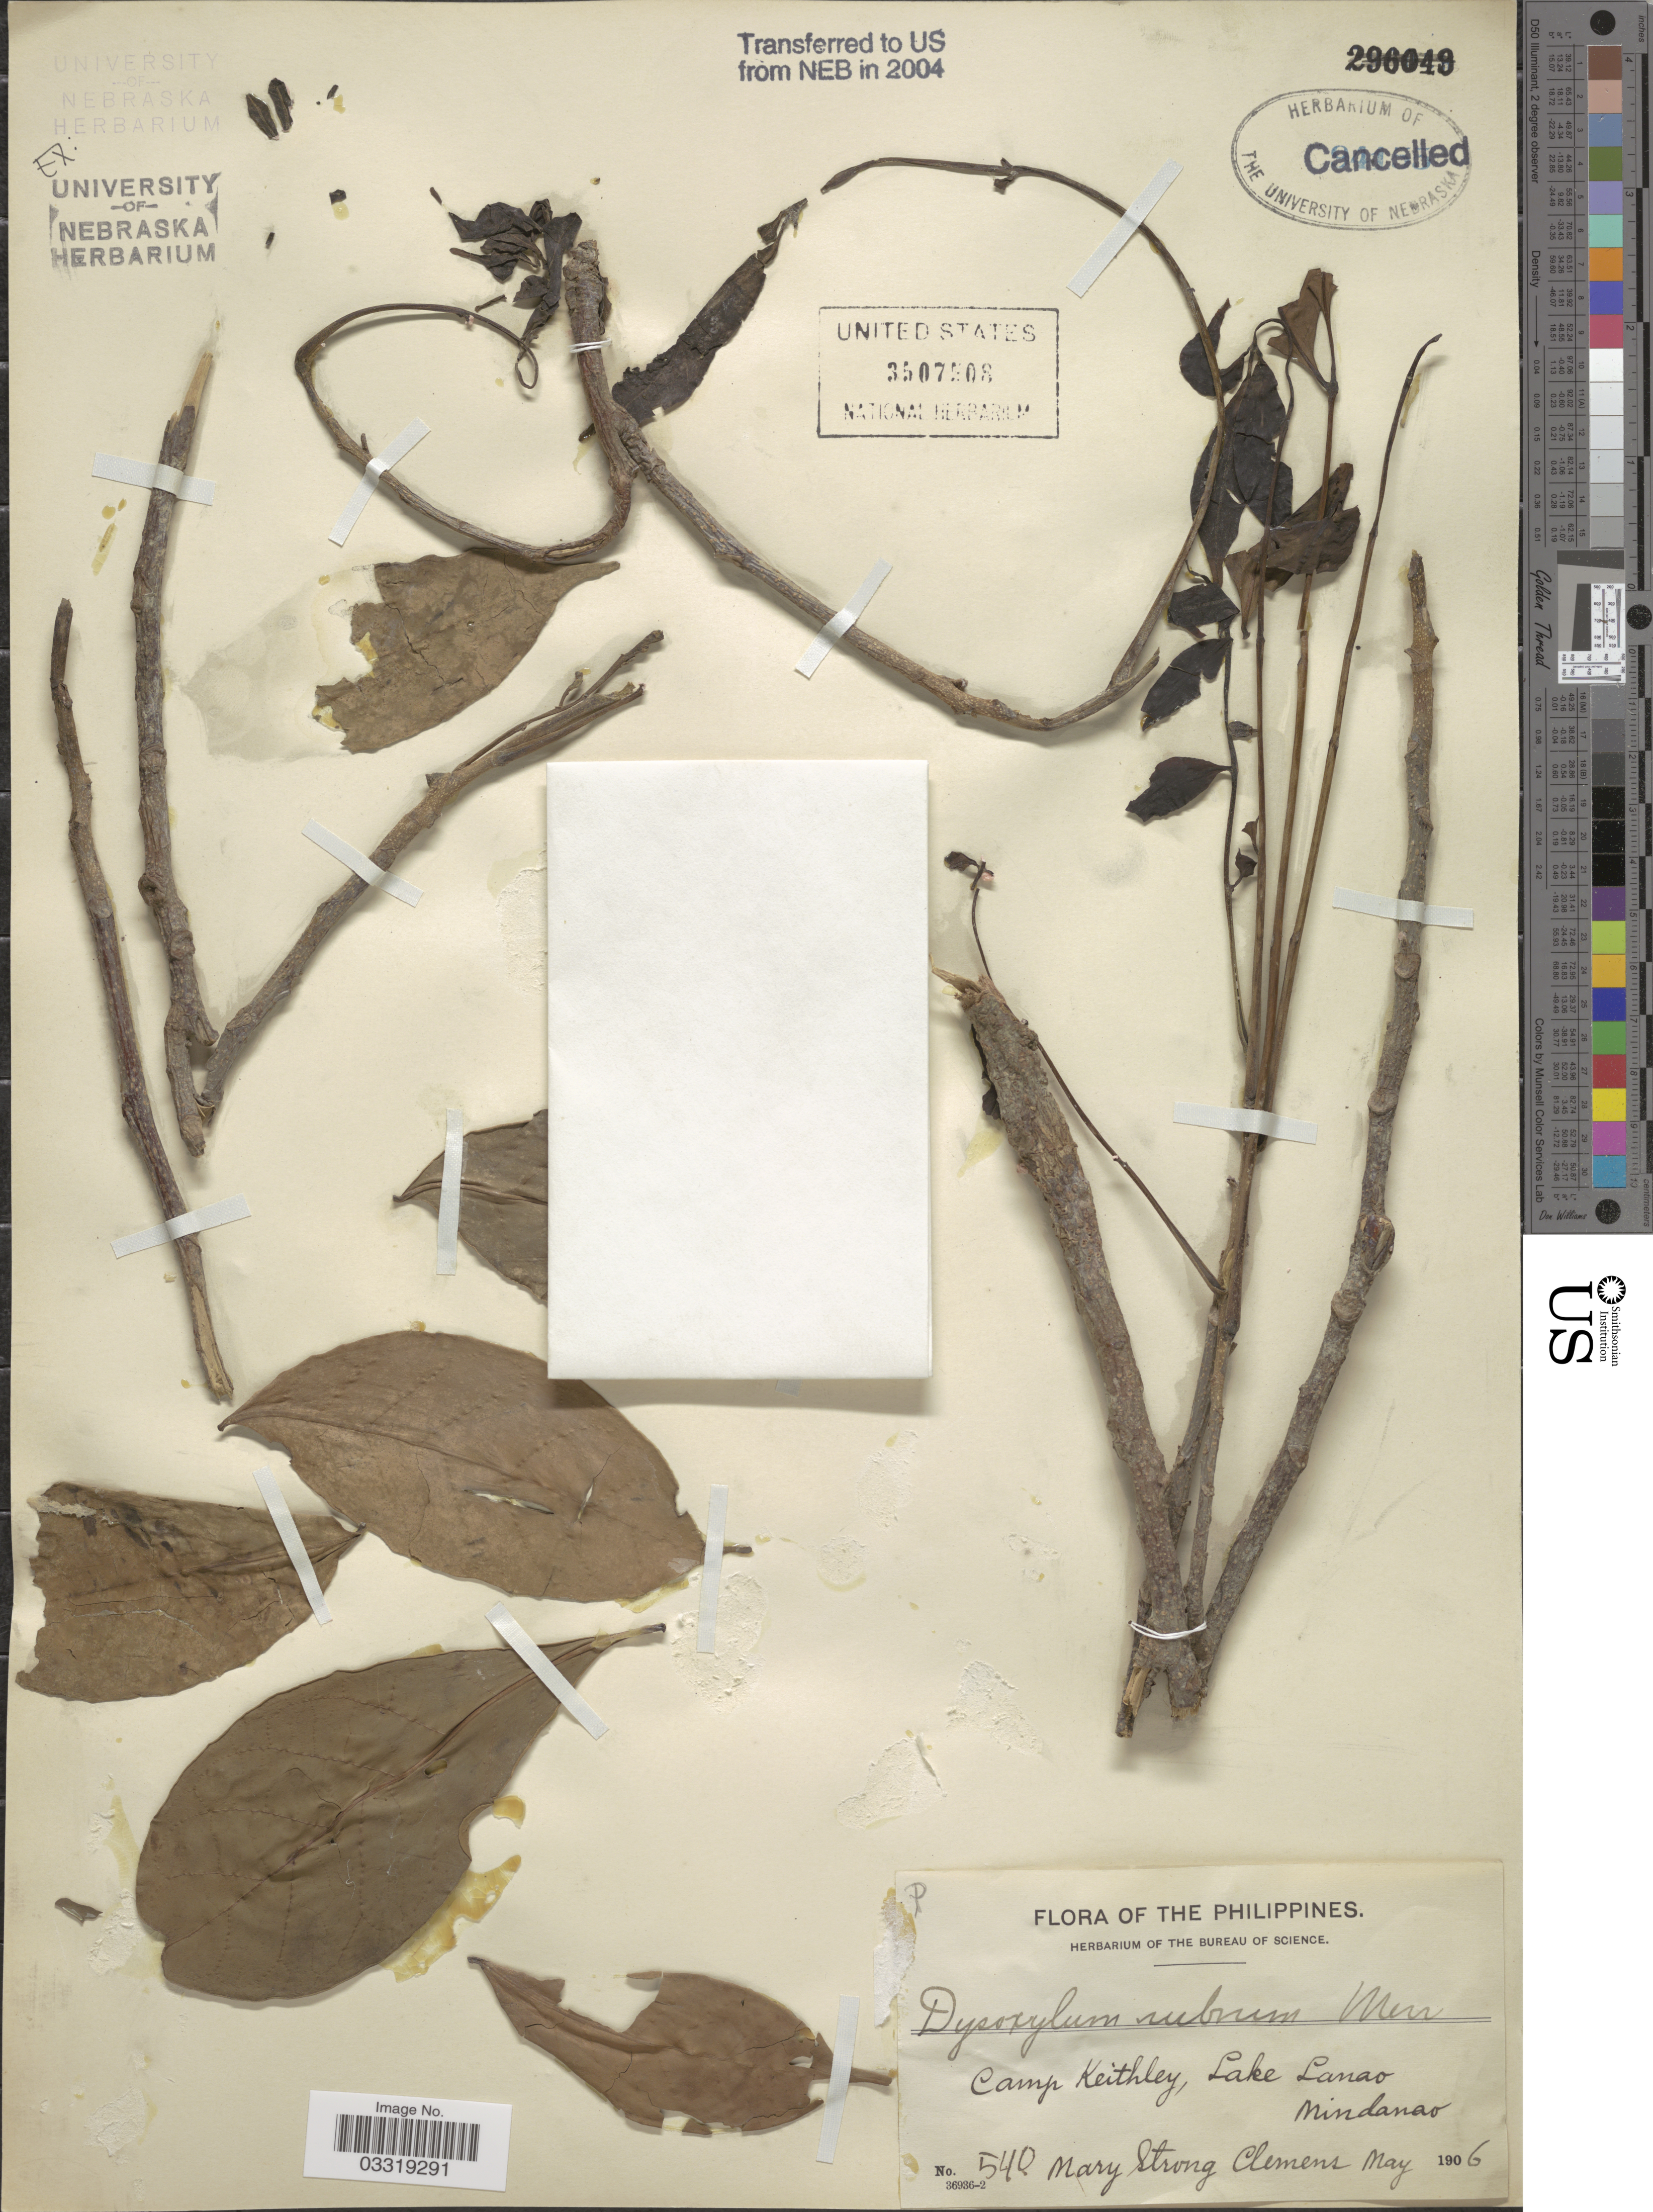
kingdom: Plantae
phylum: Tracheophyta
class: Magnoliopsida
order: Sapindales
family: Meliaceae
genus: Goniocheton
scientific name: Goniocheton arborescens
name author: Blume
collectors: M. S. Clemens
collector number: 540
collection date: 1906-05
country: Philippines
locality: Camp Keithley, Lake Lanao, Mindanao.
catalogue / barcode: US 3507508